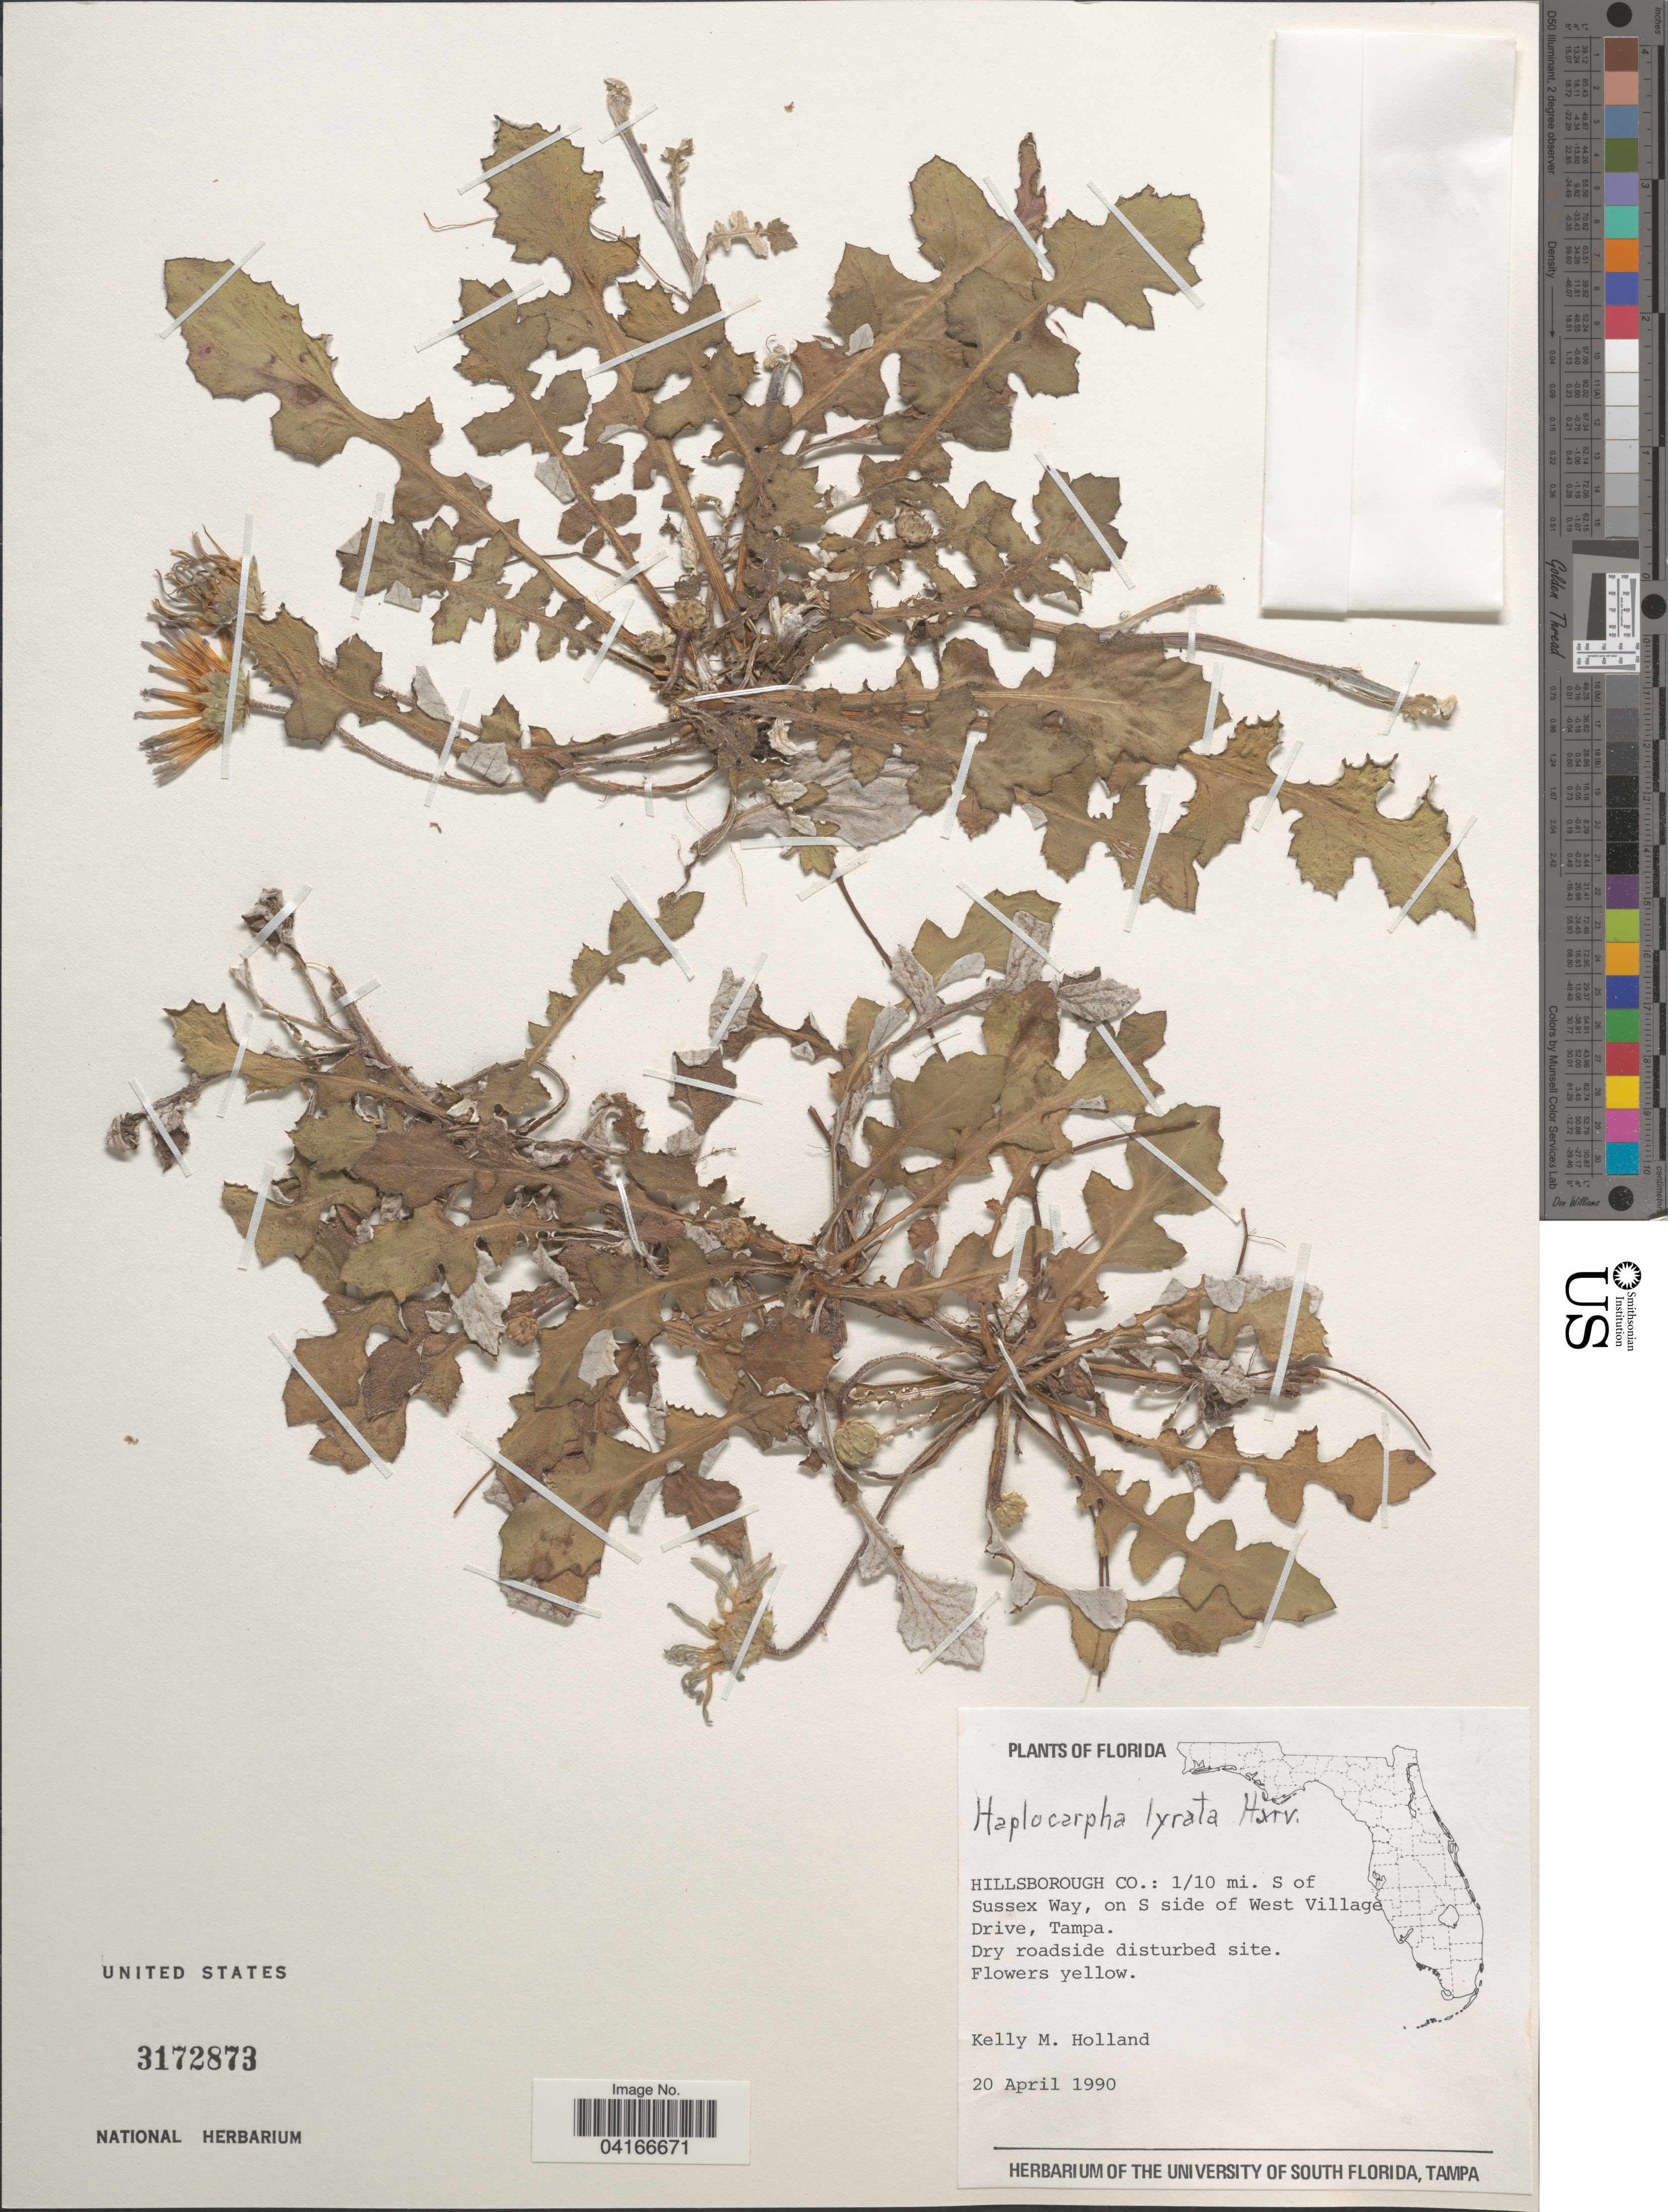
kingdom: Plantae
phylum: Tracheophyta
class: Magnoliopsida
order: Asterales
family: Asteraceae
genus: Haplocarpha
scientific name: Haplocarpha lyrata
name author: Harv.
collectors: K. Holland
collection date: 1990-04-20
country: United States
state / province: Florida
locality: Hillsborough Co.: 1/10 mi. S of Sussex Way, on S side of West Village Drive, Tampa.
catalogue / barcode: US 3172873